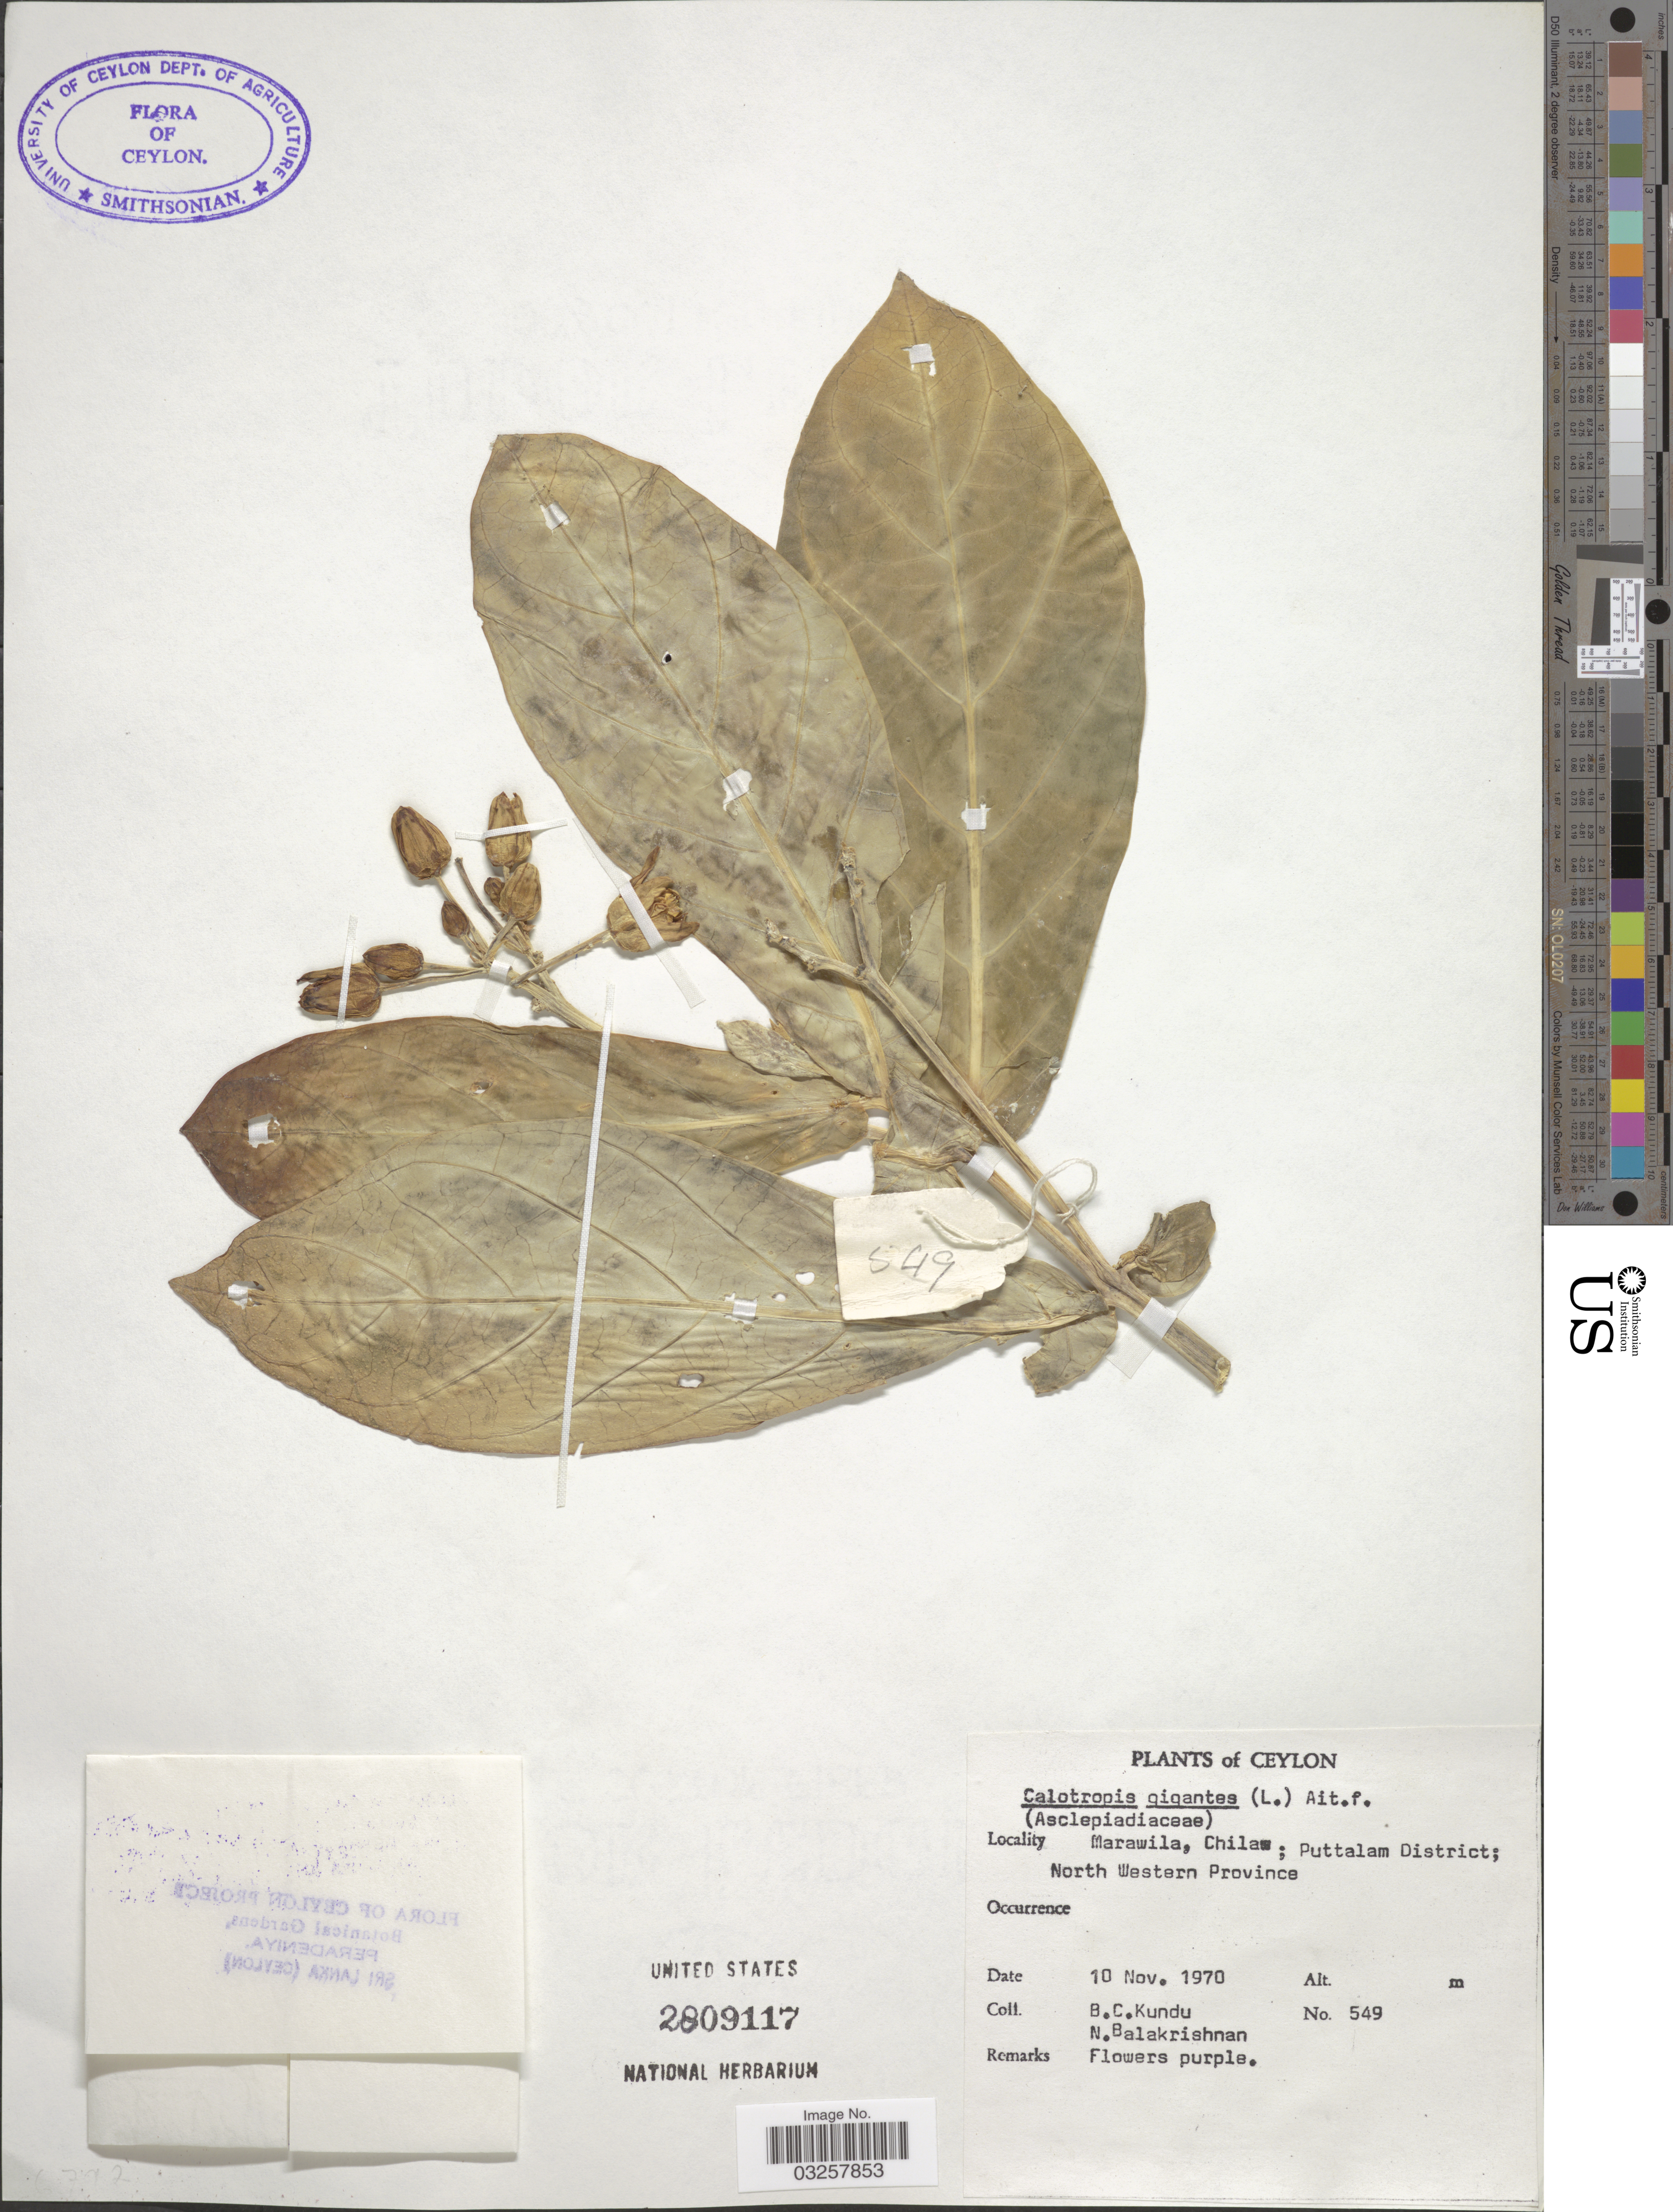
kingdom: Plantae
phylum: Tracheophyta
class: Magnoliopsida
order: Gentianales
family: Apocynaceae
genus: Calotropis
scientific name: Calotropis gigantea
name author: (L.) W.T. Aiton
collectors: B. C. Kundu & N. Balakrishnan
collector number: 549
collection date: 1970-11-10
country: Sri Lanka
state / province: North Western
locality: Ceylon. Marawila, Chilaw; Puttalam District.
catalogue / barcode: US 2809117